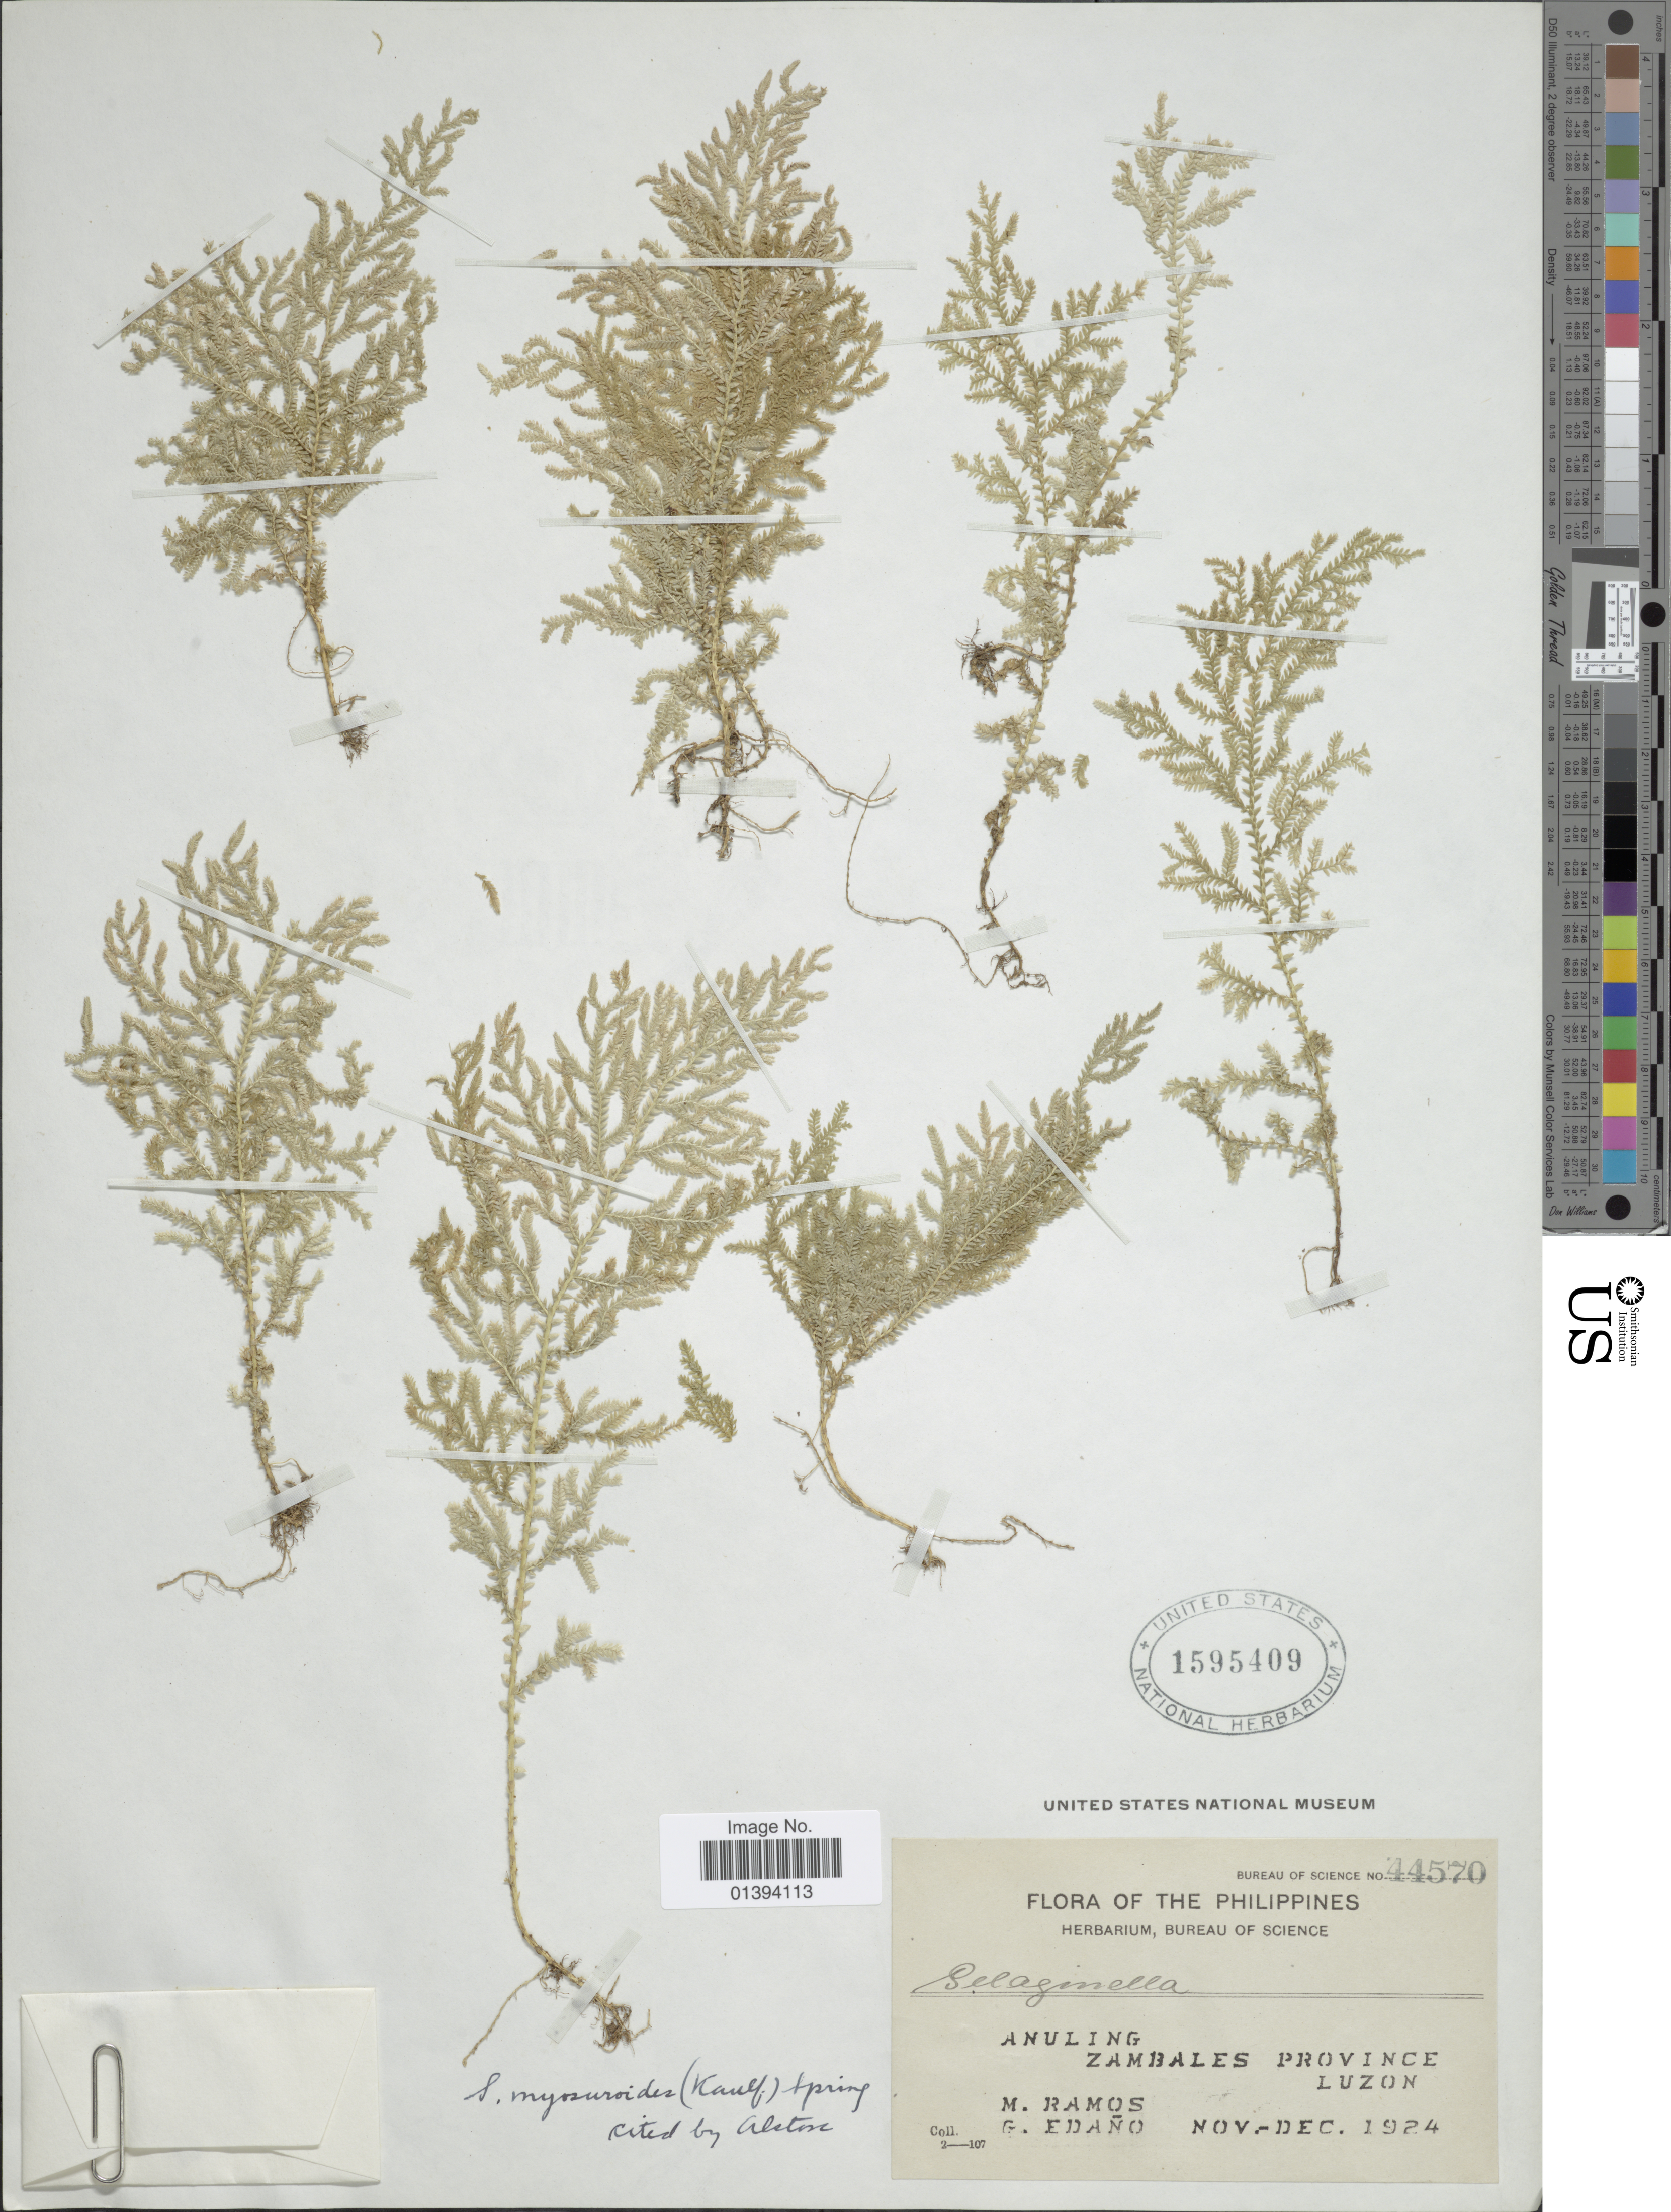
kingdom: Plantae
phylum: Tracheophyta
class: Lycopodiopsida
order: Selaginellales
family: Selaginellaceae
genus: Selaginella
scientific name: Selaginella myosuroides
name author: (Kaulf.) Spring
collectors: M. Ramos & G. Edaño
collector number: Bureau of Science 44570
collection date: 1924-11/1924-12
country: Philippines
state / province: Central Luzon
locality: Anuling Zambales Province, Luzon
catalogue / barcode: US 1595409